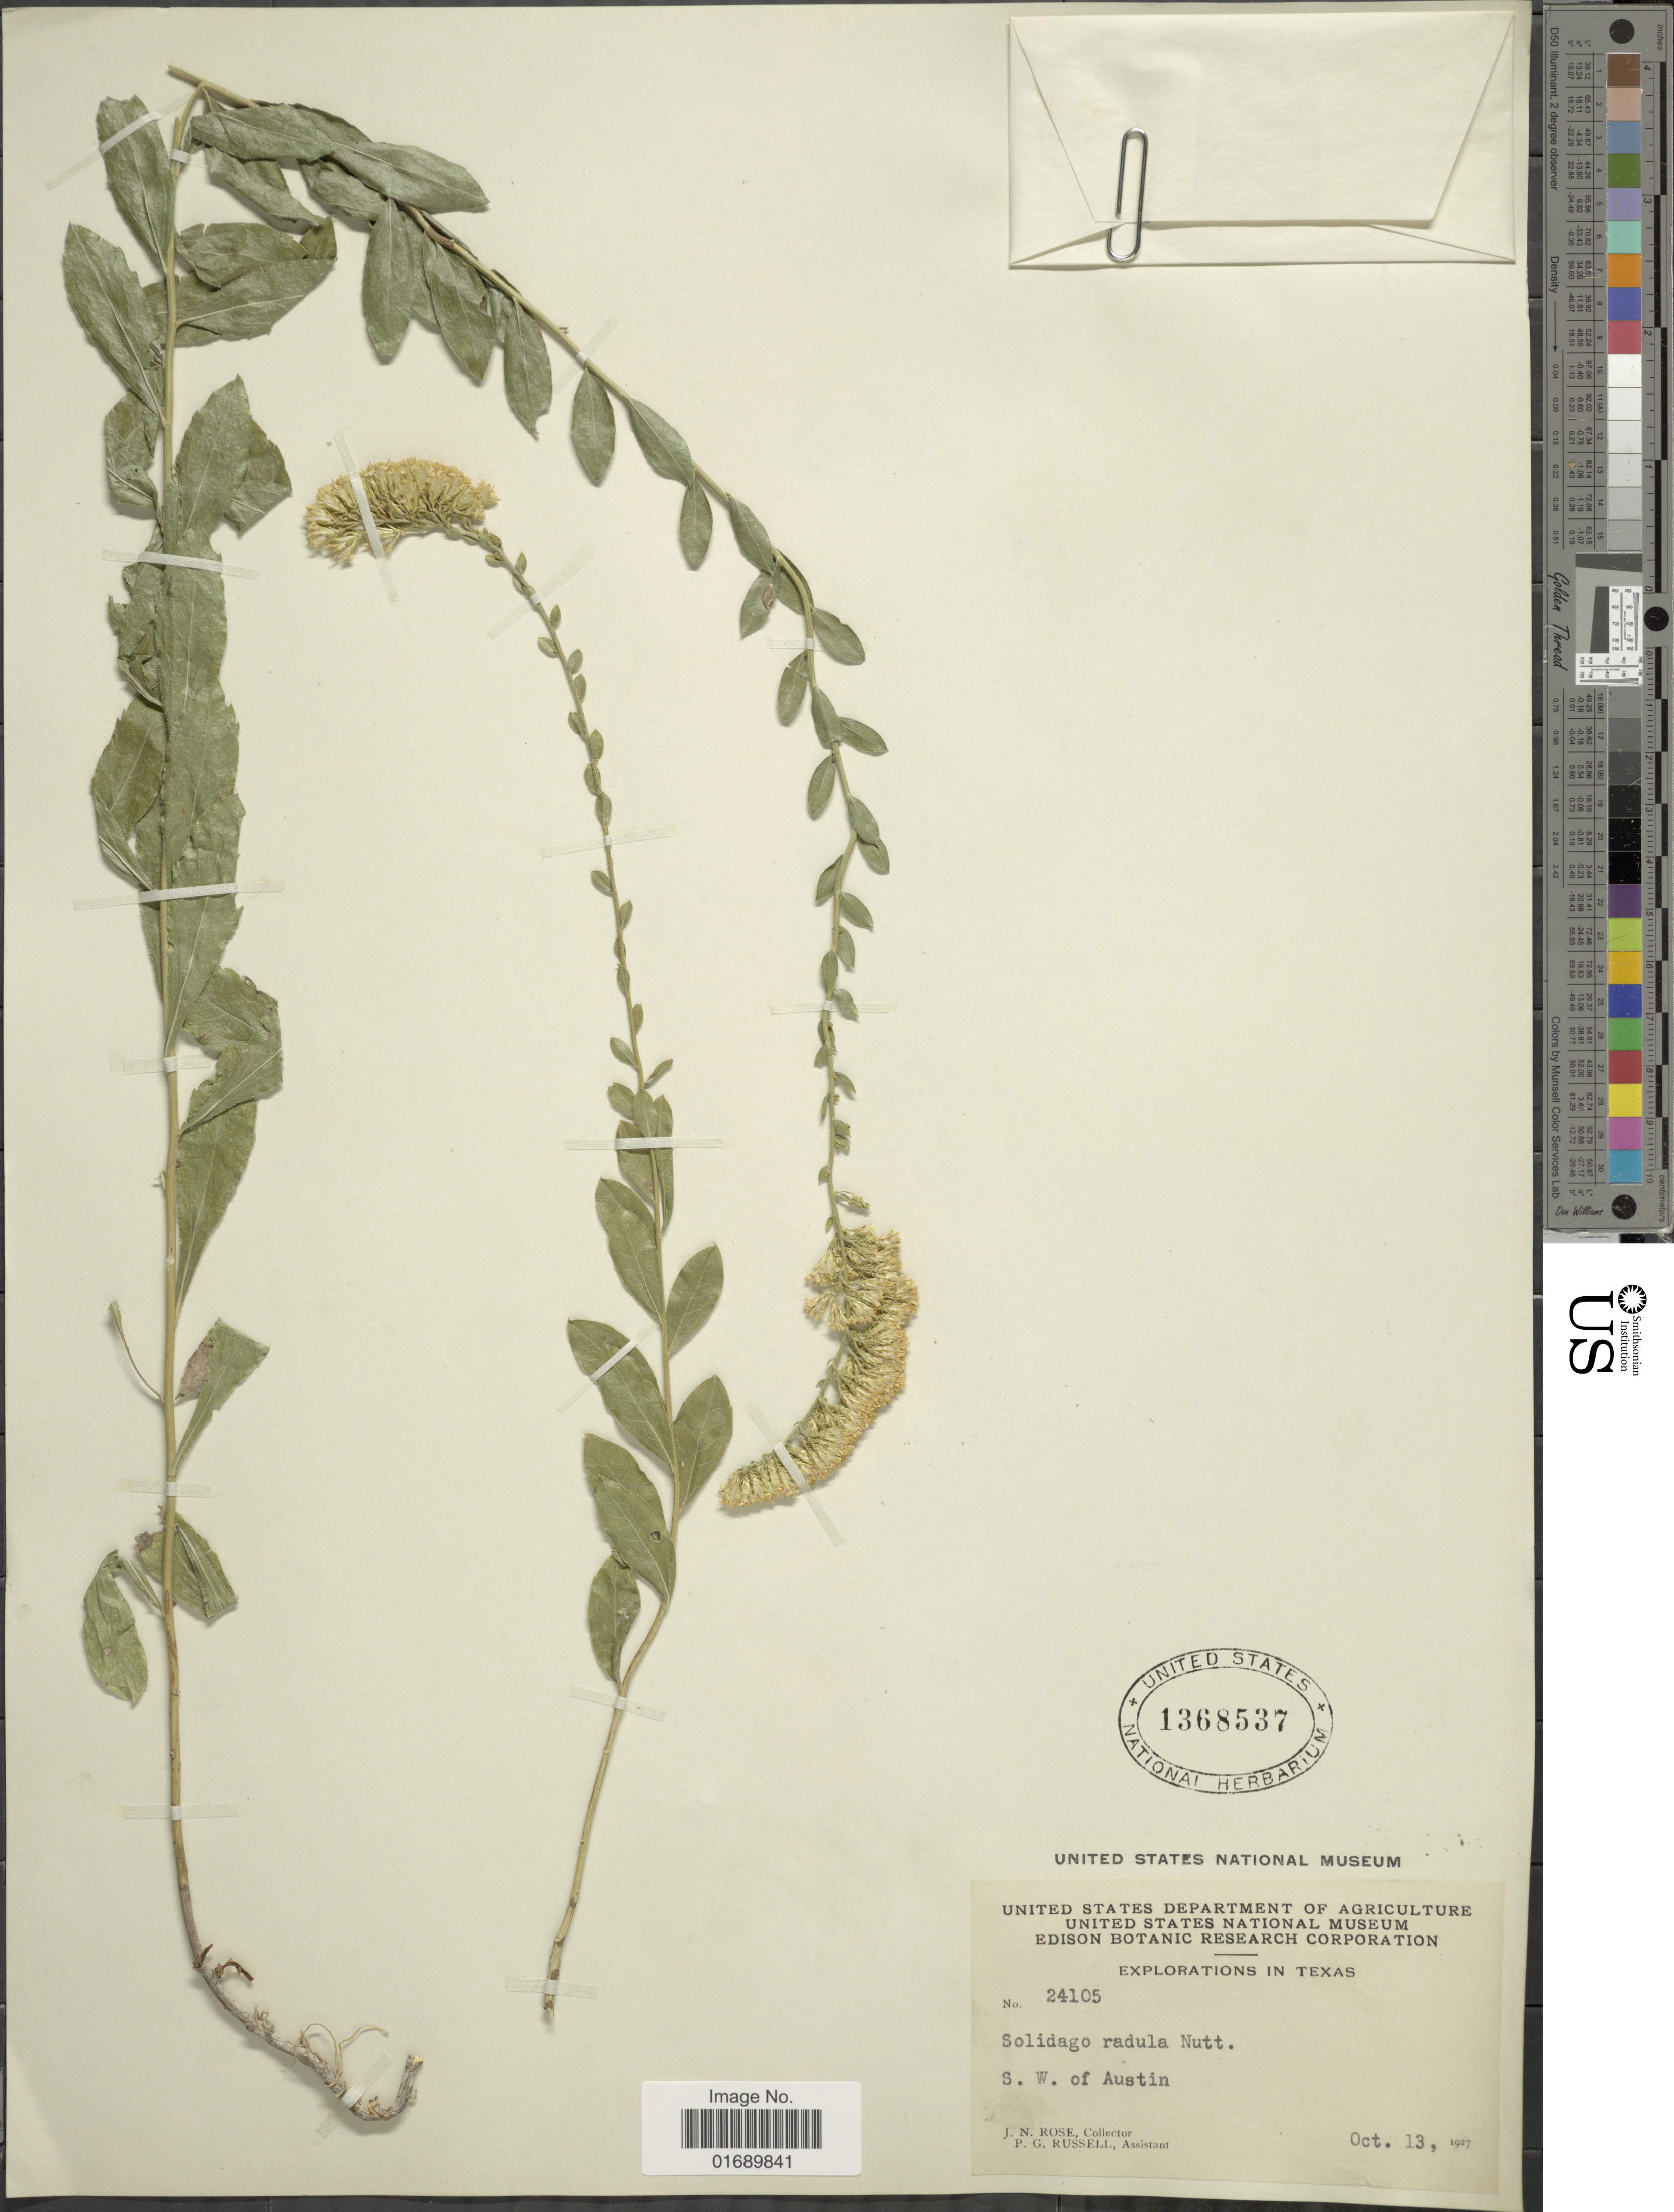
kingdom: Plantae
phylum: Tracheophyta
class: Magnoliopsida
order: Asterales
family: Asteraceae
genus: Solidago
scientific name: Solidago radula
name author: Nutt.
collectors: J. N. Rose & P. G. Russell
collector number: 24105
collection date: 1927-10-13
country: United States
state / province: Texas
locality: S.W. of Austin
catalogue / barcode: US 1368537